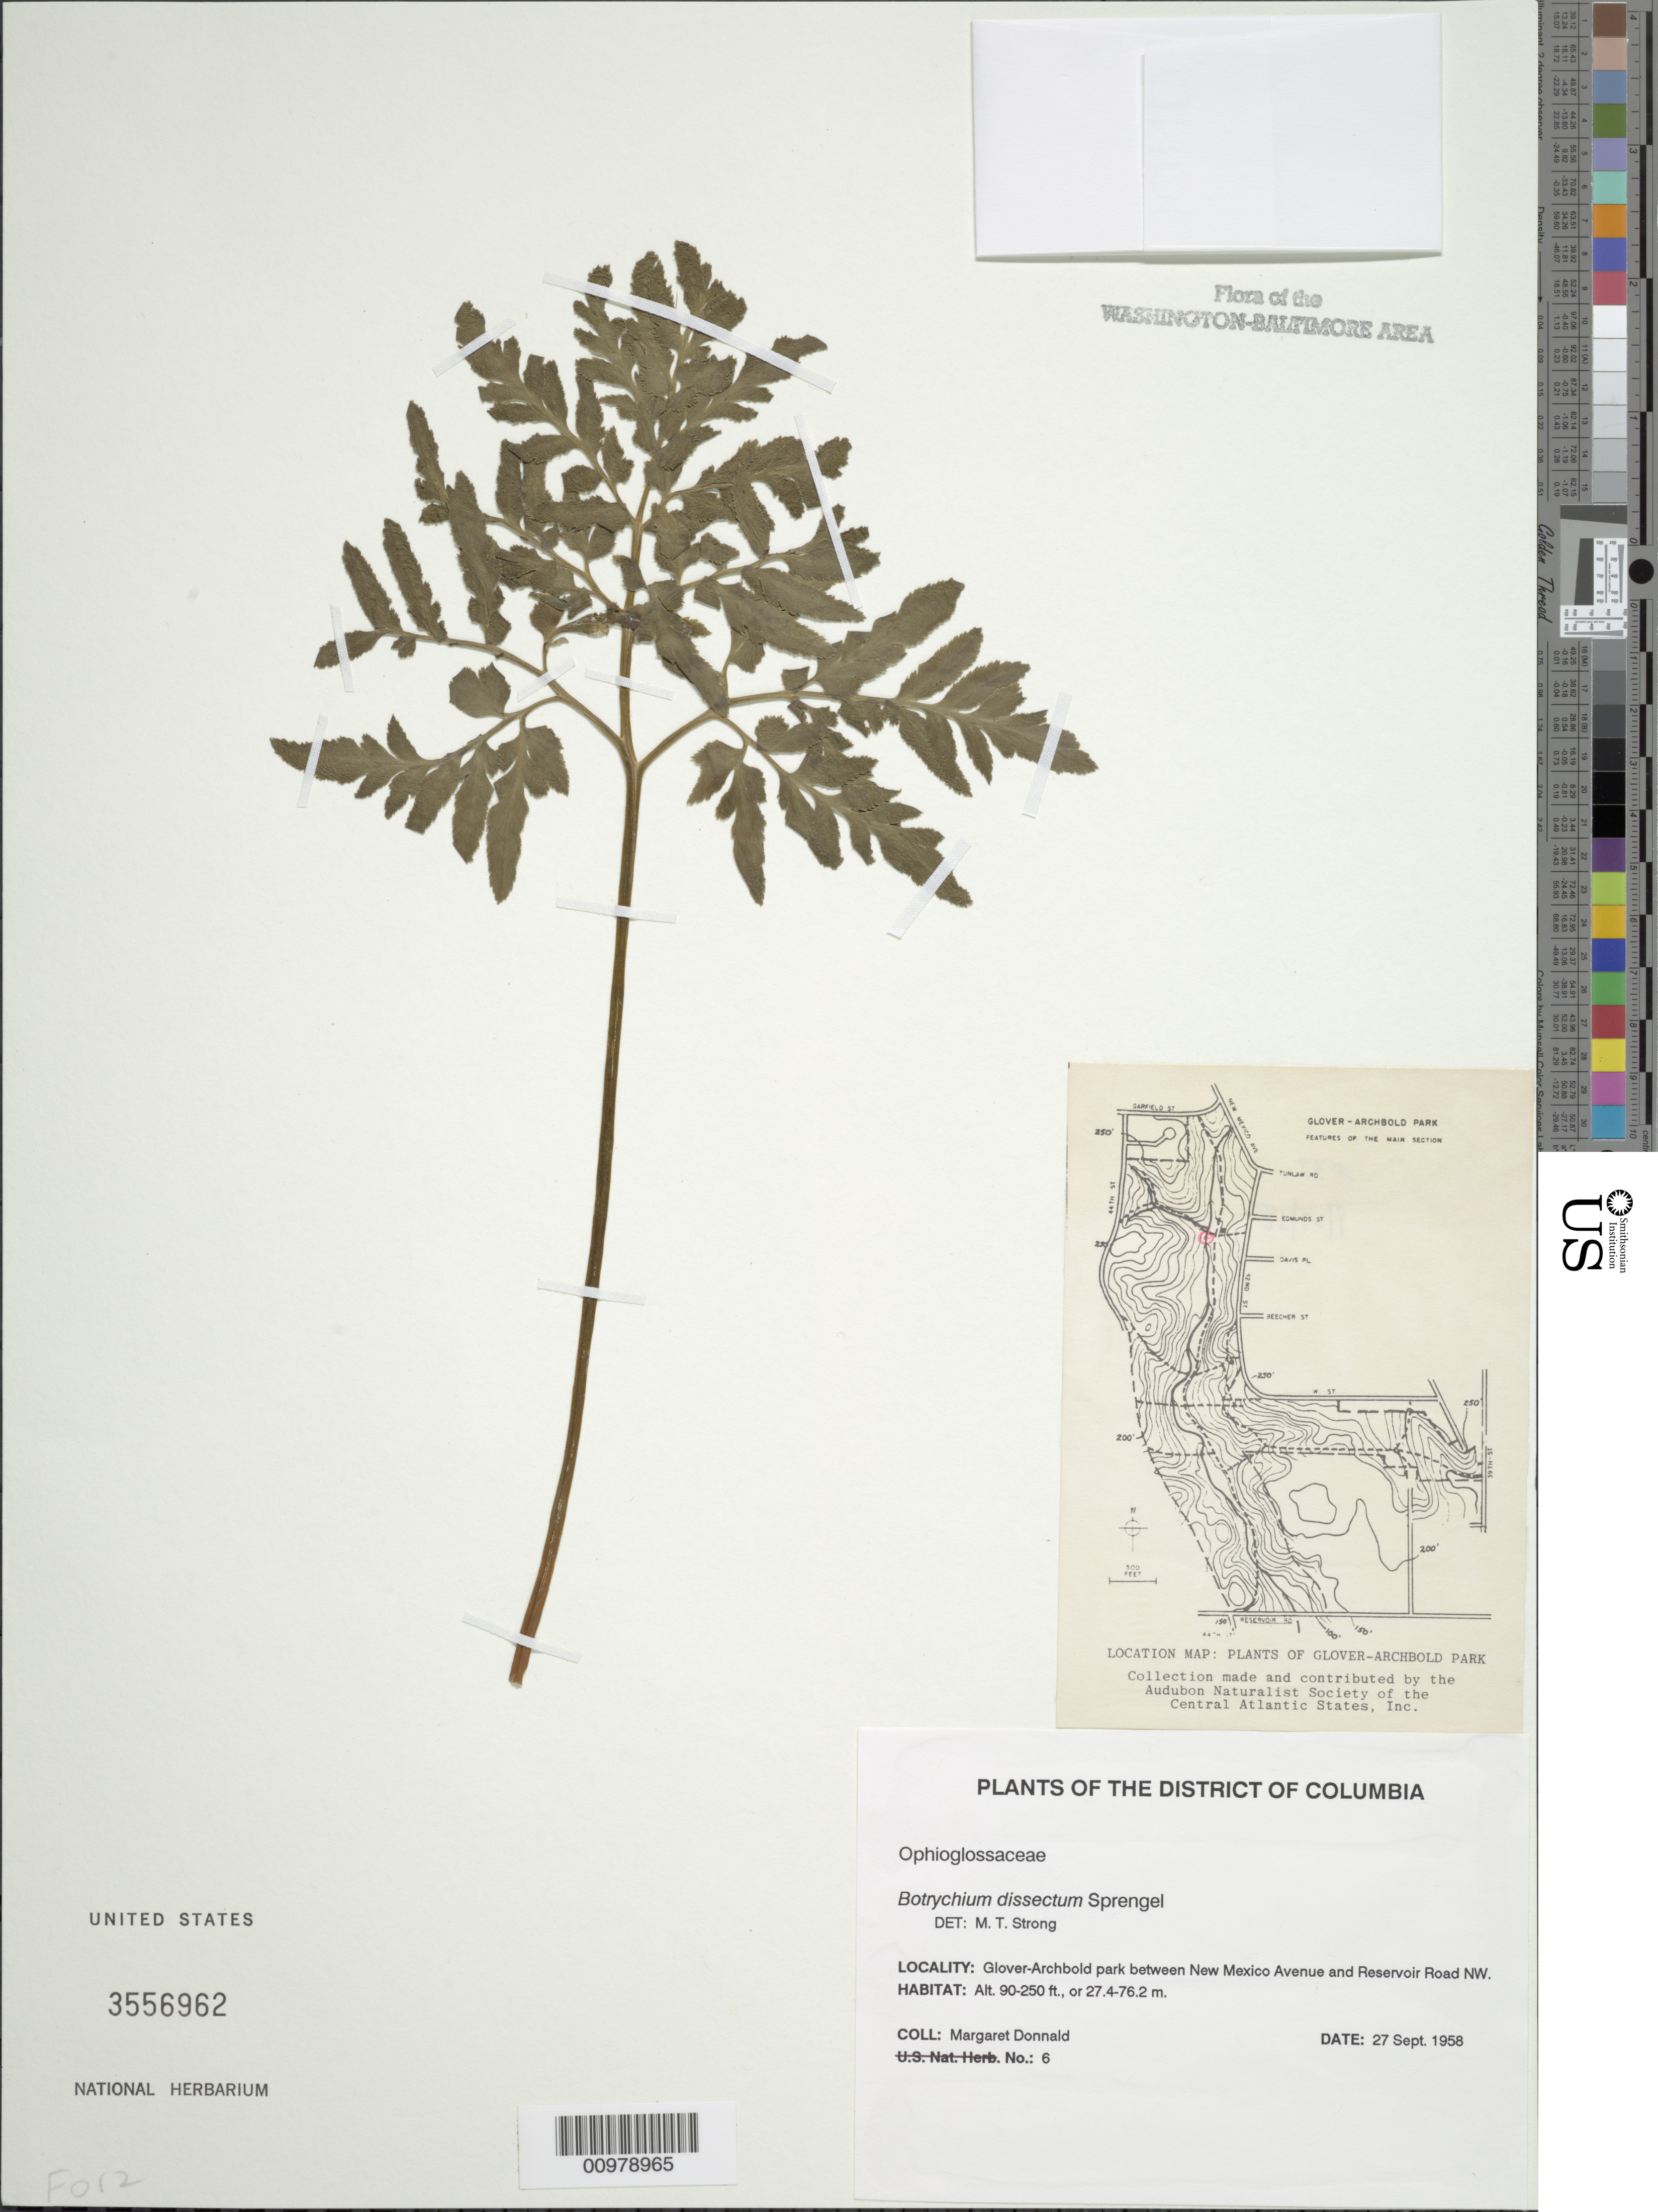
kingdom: Plantae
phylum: Tracheophyta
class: Polypodiopsida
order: Ophioglossales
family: Ophioglossaceae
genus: Botrychium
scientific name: Botrychium dissectum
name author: Spreng.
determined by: Strong, M. T., (US), Smithsonian Institution - National Museum of Natural History (UNITED STATES)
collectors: M. Donnald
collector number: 6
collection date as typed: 27 Sep 1958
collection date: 1958-09-27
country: United States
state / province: District of Columbia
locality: Glover-Archbold Park between New Mexico Avenue and Reservoir Road NW.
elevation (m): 27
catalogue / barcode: US 3556962